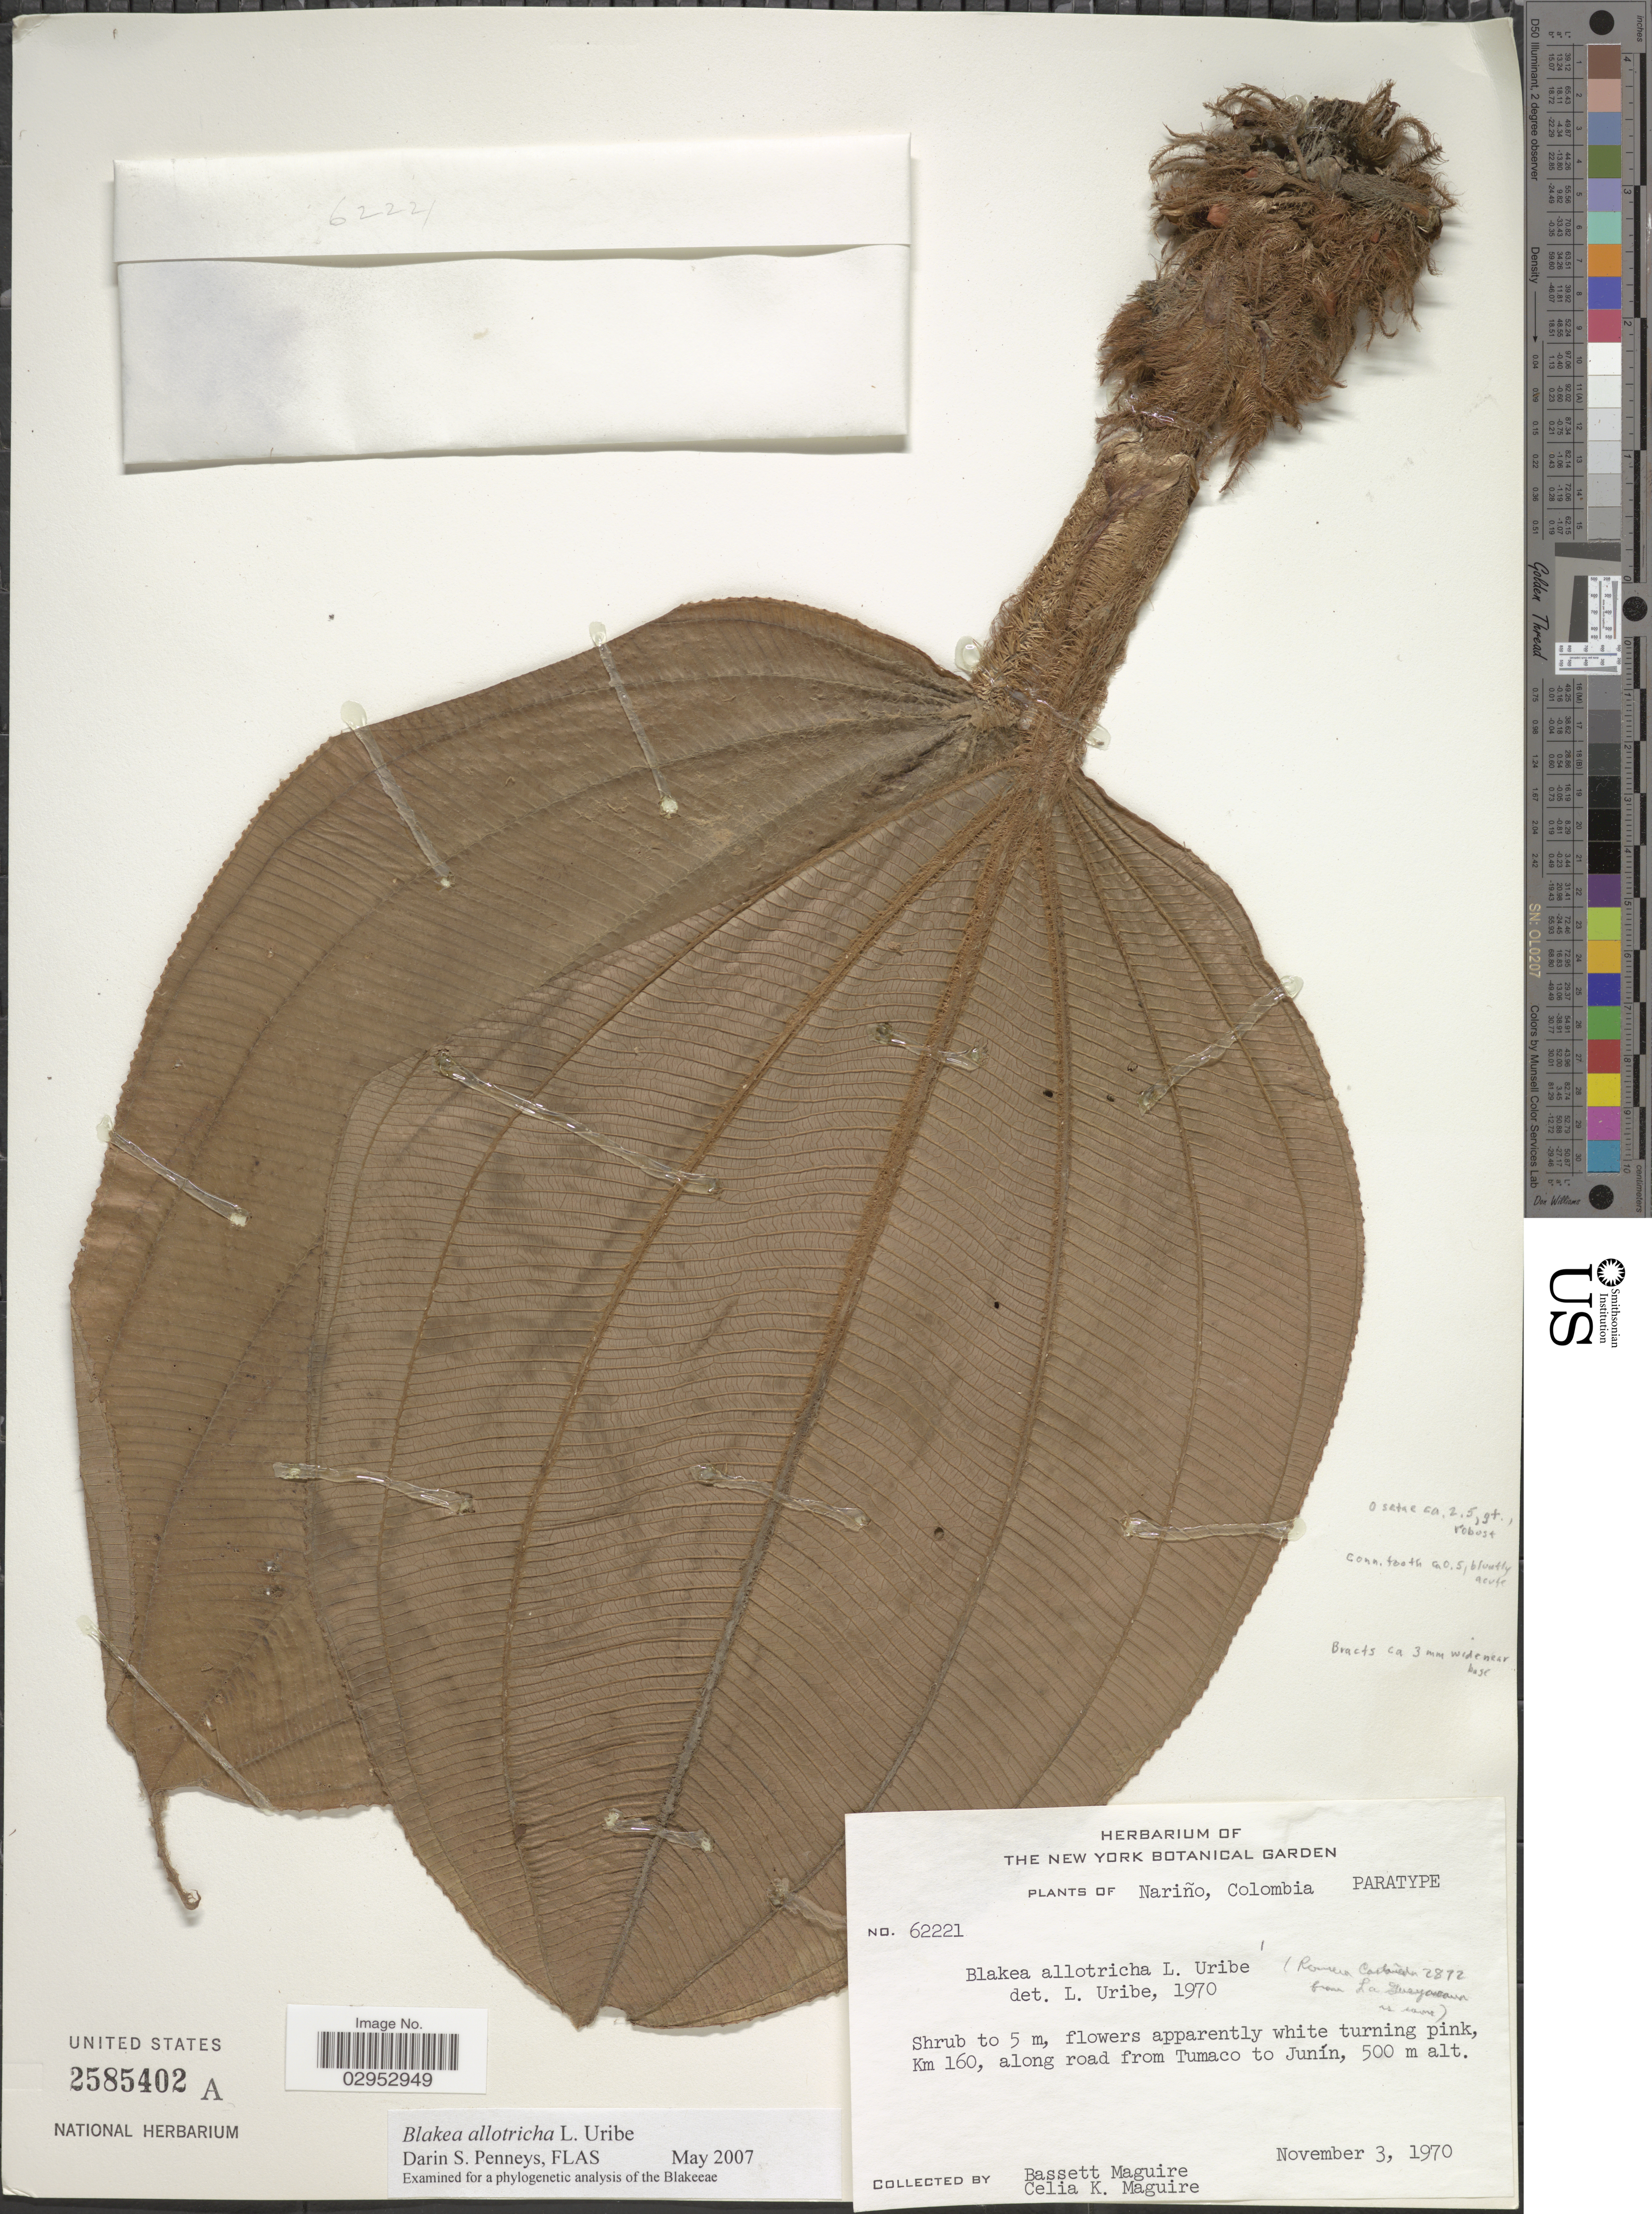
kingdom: Plantae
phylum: Tracheophyta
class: Magnoliopsida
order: Myrtales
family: Melastomataceae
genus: Blakea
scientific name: Blakea allotricha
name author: L. Uribe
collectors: B. Maguire & C. K. Maguire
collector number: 62221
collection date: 1970-11-03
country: Colombia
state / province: Nariño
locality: Km 160, along road from Tumaco to Junín.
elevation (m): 500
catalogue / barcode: US 2585402A